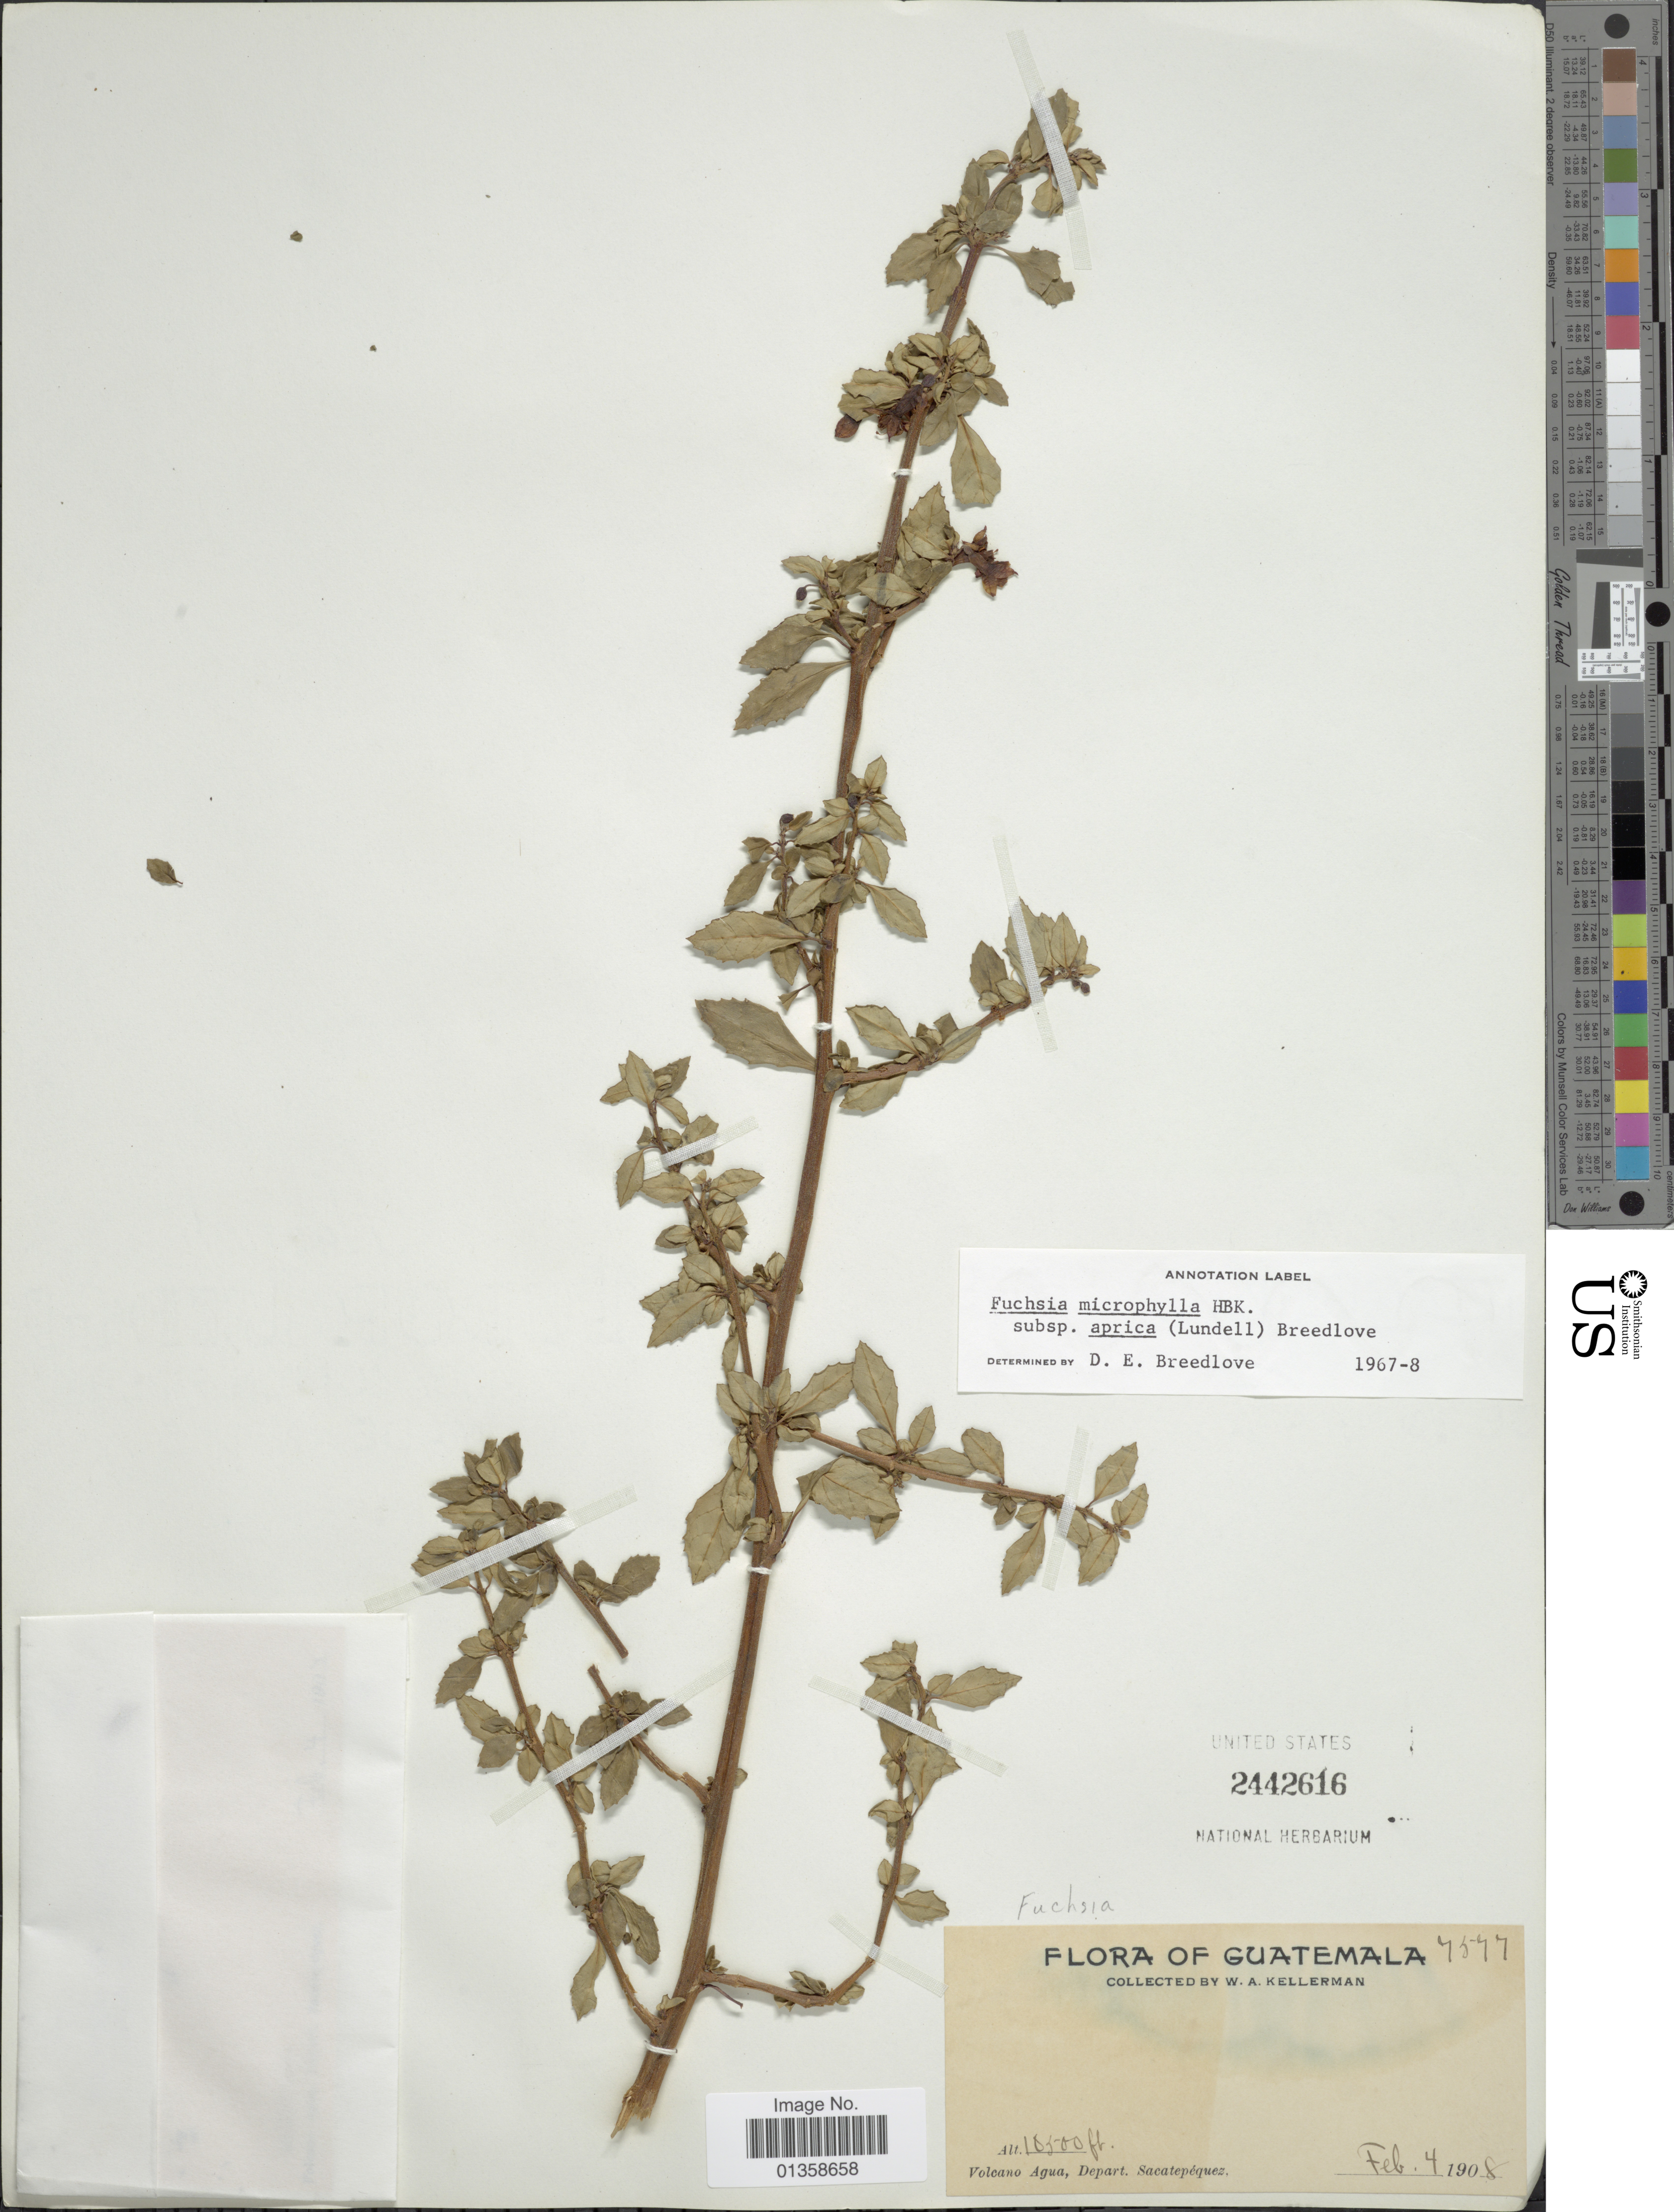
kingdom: Plantae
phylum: Tracheophyta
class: Magnoliopsida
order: Myrtales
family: Onagraceae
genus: Fuchsia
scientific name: Fuchsia microphylla subsp. aprica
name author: (Lundell) Breedlove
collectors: W. Kellerman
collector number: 7577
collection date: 1908-02-04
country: Guatemala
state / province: Sacatepéquez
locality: Volcano Agua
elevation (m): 3200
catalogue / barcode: US 2442616